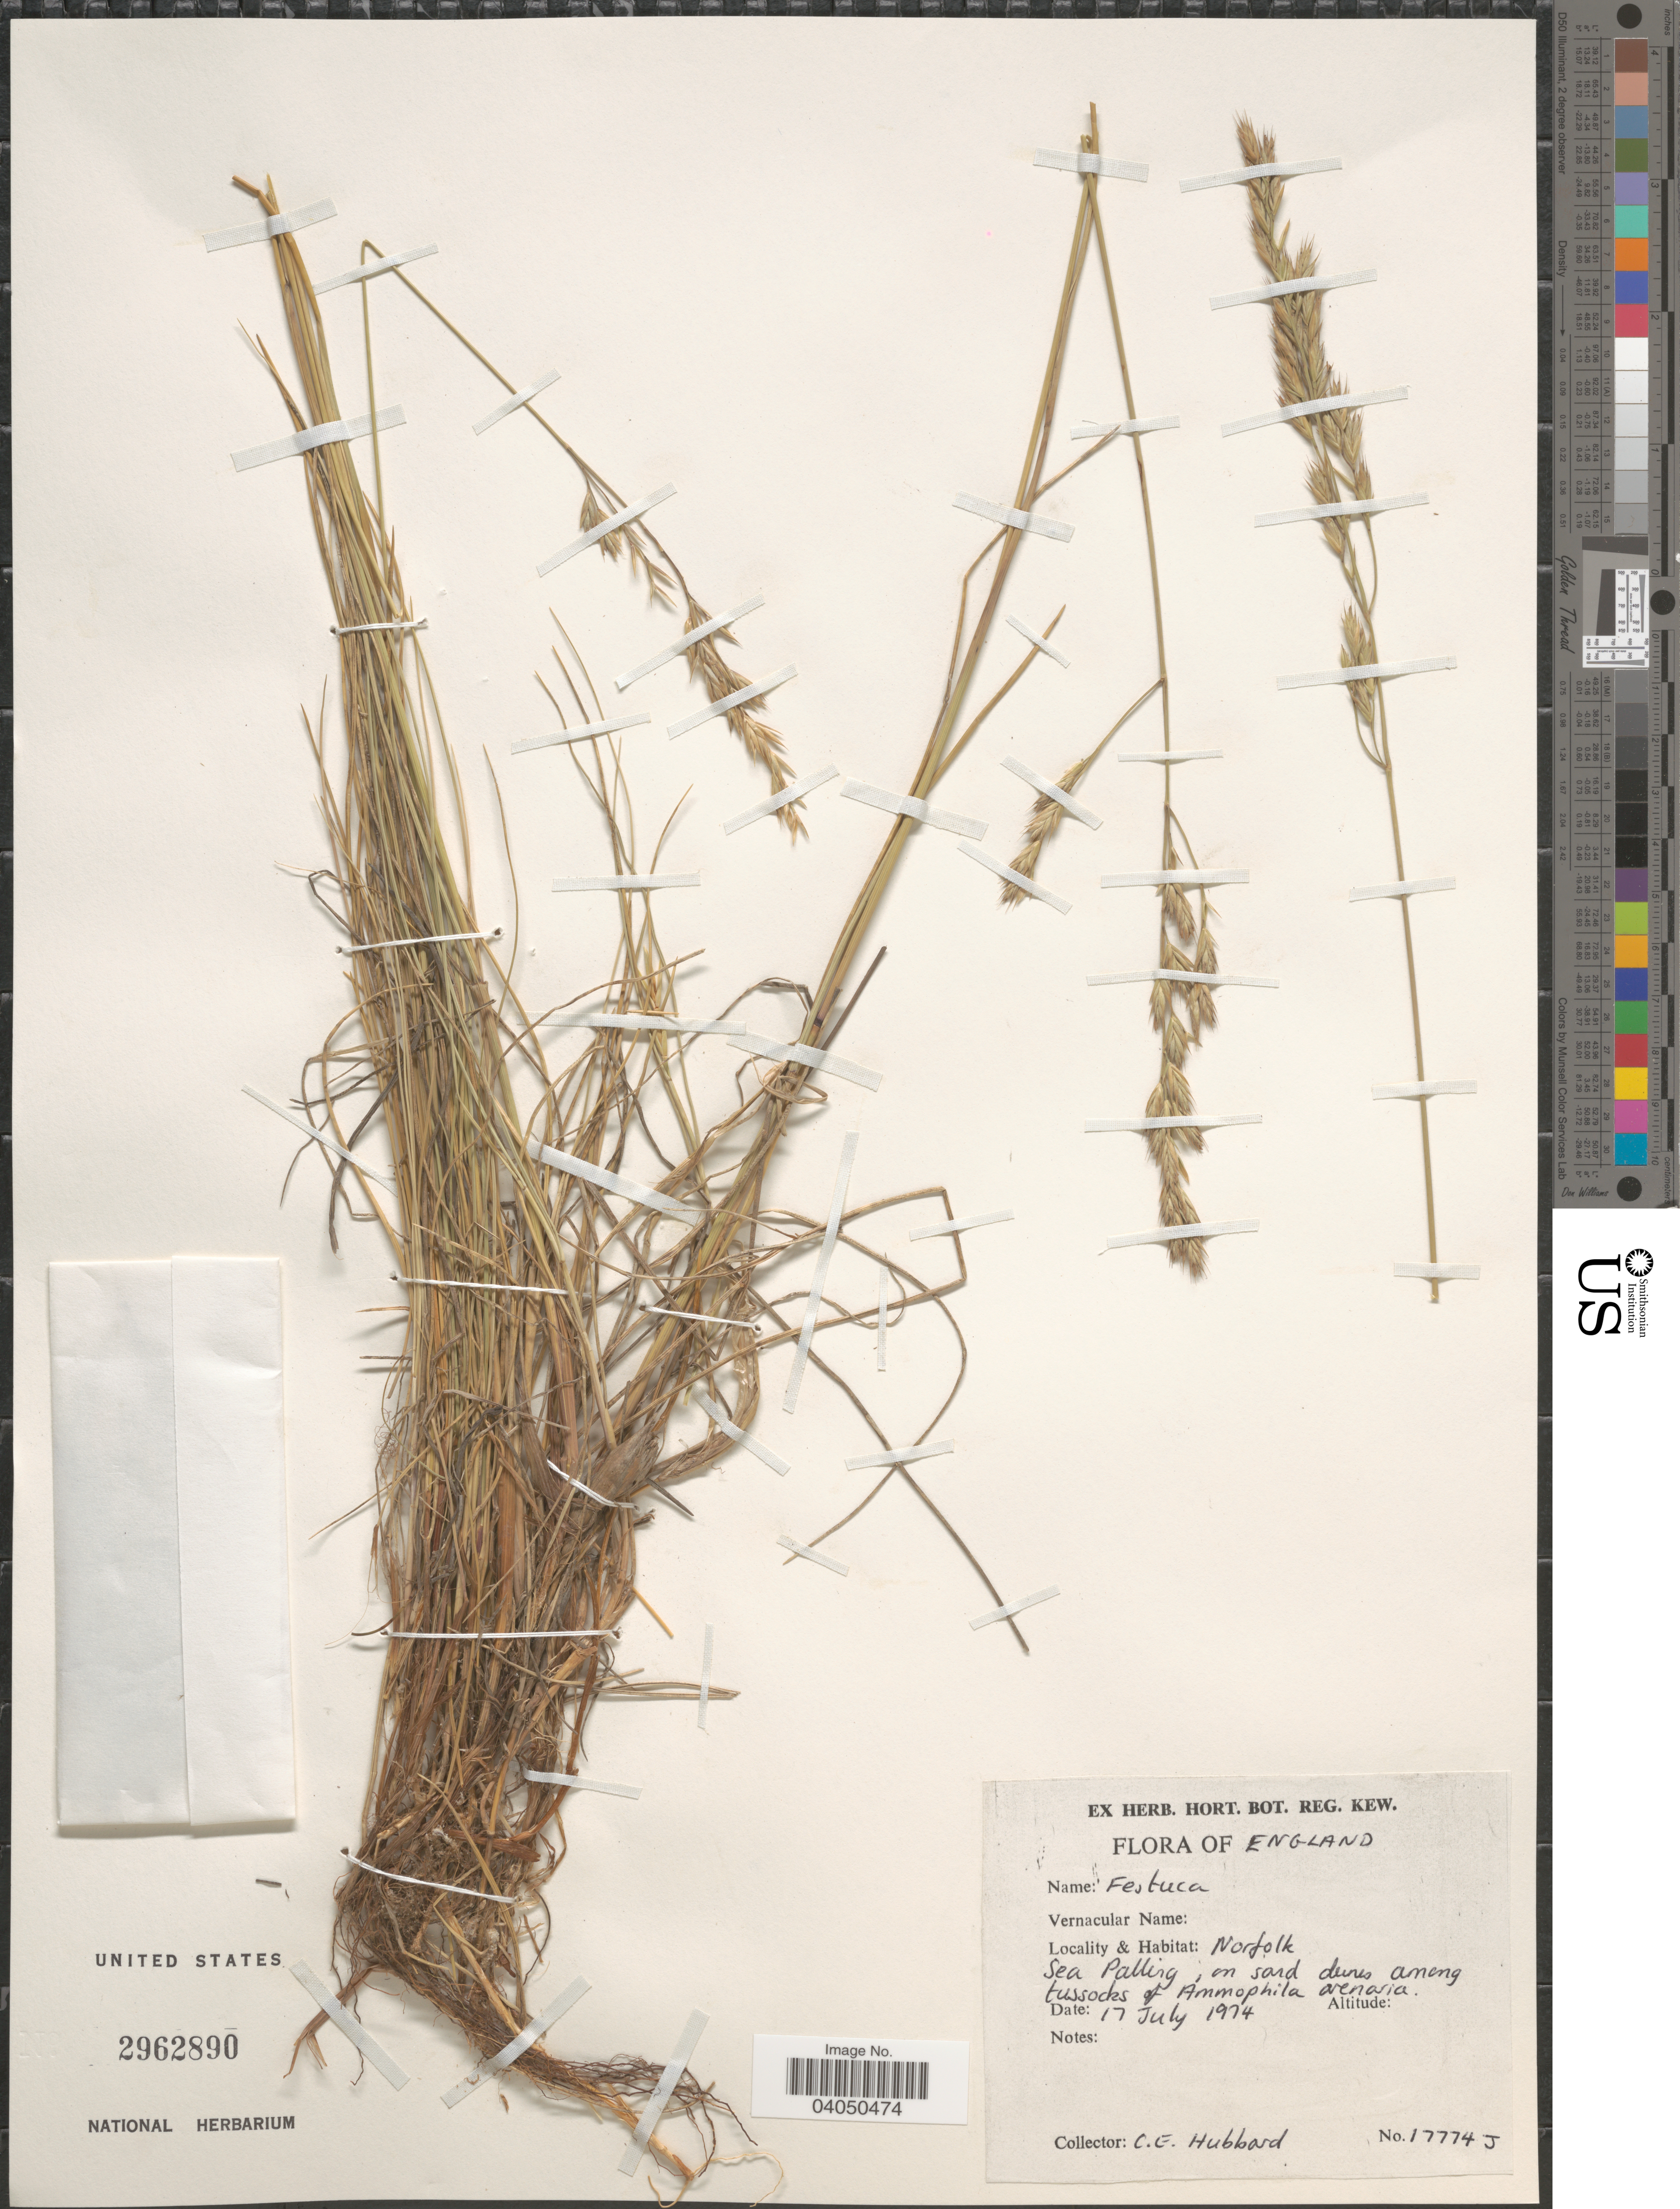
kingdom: Plantae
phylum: Tracheophyta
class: Liliopsida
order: Poales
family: Poaceae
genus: Festuca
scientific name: Festuca sp.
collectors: C. E. Hubbard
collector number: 17774 J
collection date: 1974-07-17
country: United Kingdom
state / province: England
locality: Norfolk. Sea Palling.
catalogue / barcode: US 2962890